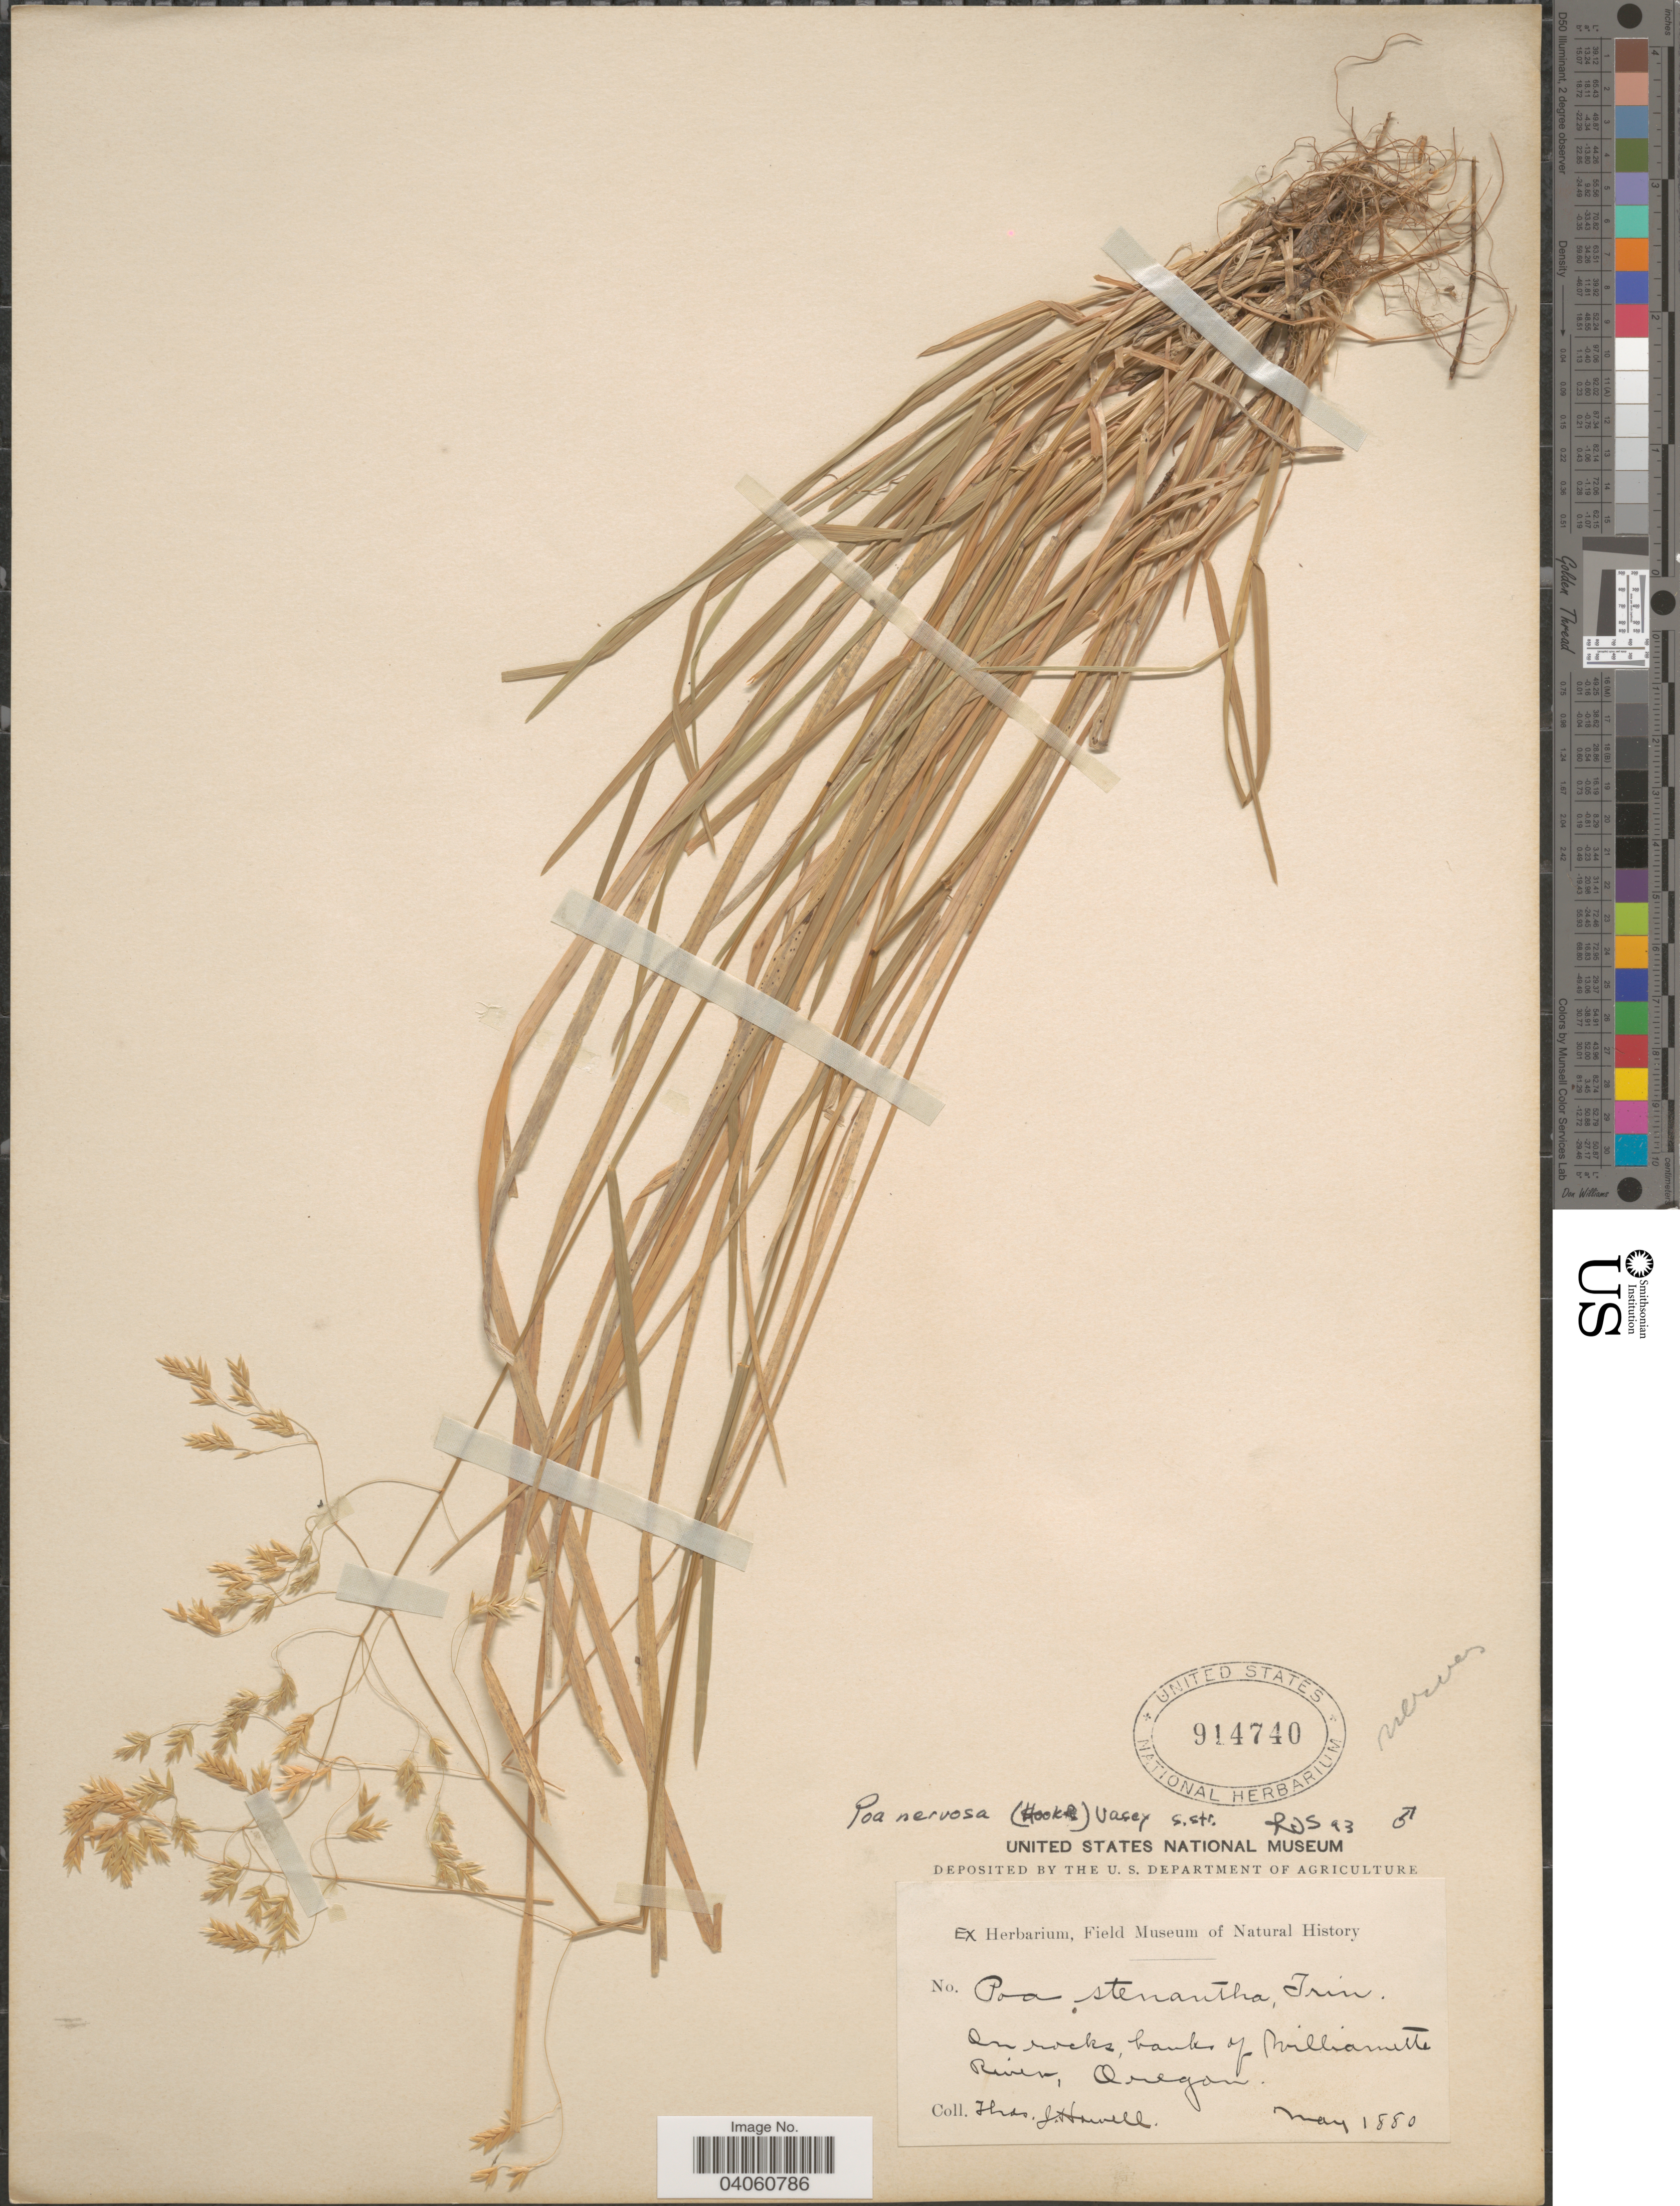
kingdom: Plantae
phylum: Tracheophyta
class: Liliopsida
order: Poales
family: Poaceae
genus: Poa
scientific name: Poa nervosa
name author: (Hook.) Vasey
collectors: T. J. Howell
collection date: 1880-05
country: United States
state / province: Oregon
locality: On rocks, banks of Willamette River.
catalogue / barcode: US 914740